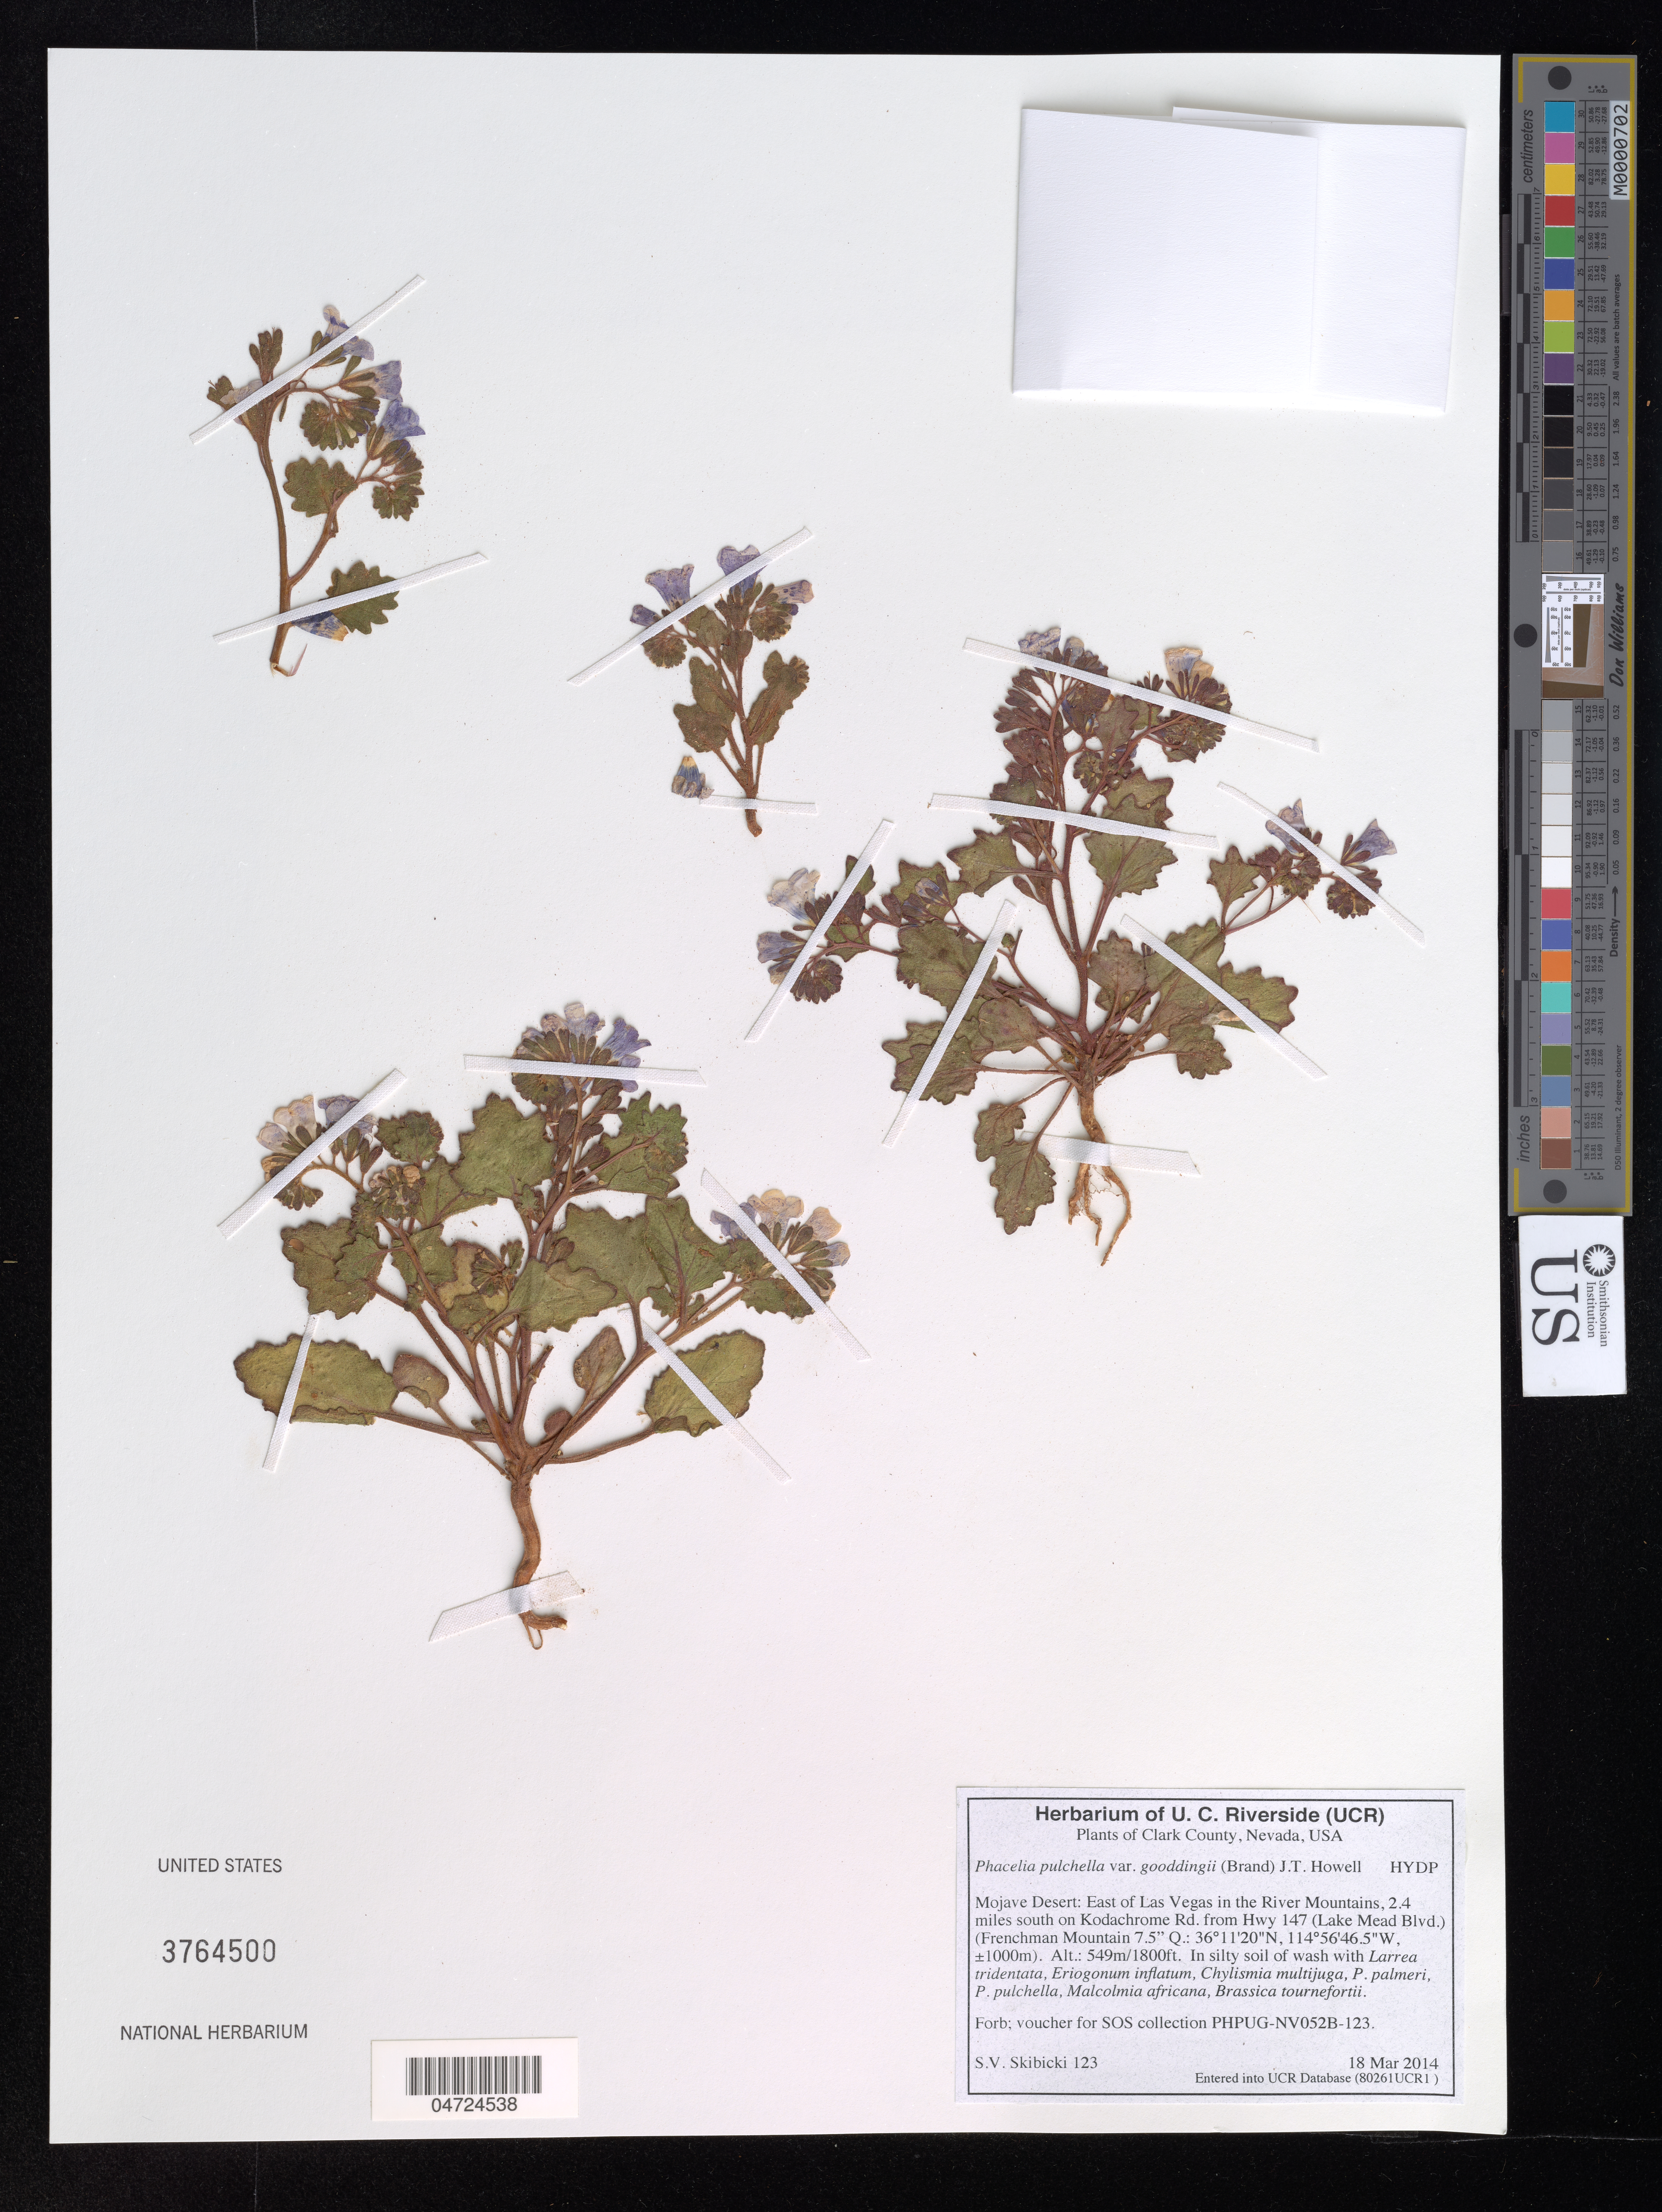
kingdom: Plantae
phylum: Tracheophyta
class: Magnoliopsida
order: Boraginales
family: Hydrophyllaceae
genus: Phacelia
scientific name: Phacelia pulchella var. gooddingii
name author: (Brand) J.T. Howell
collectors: S. Skibicki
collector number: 123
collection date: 2014-03-18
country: United States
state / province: Nevada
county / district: Clark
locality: Clark County. Mojave Desert: East of Las Vegas in the River Mountains, 2.4 miles south on Kodachrome Rd. from Hwy 147 (Lake Mead Blvd.) (Frenchman Mountain 7.5" Q.: ± 1000m).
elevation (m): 549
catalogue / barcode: US 3764500